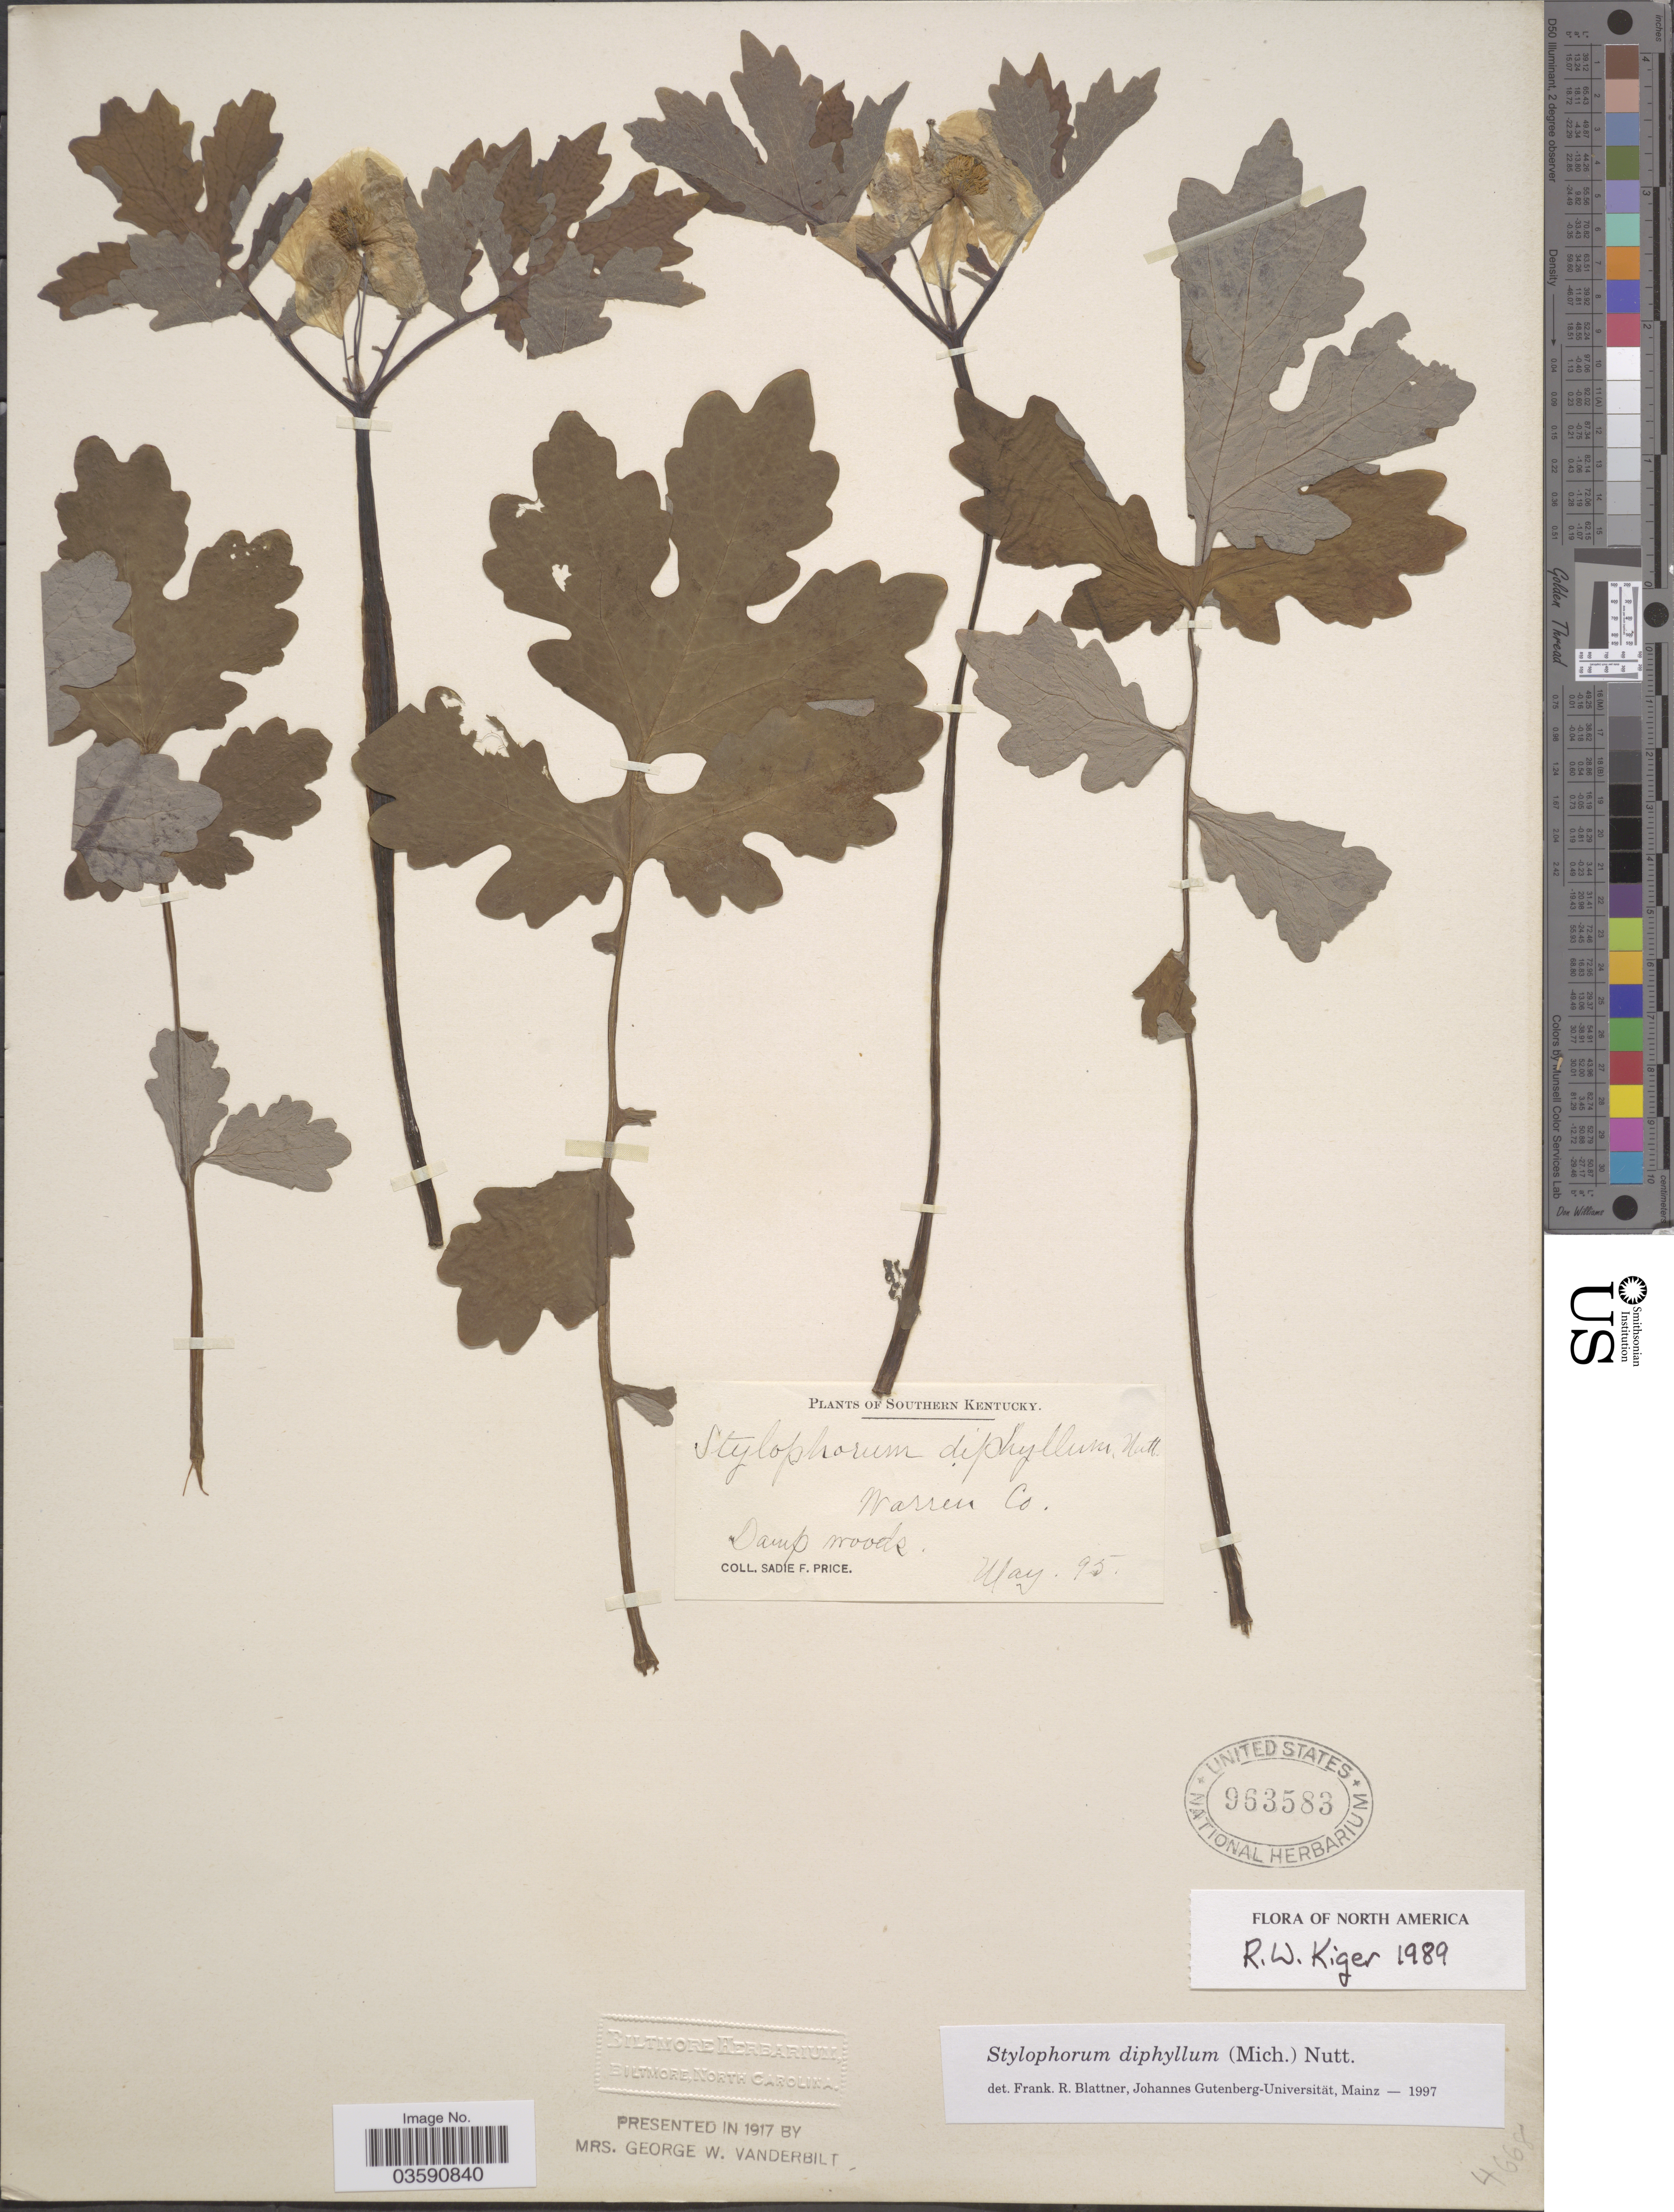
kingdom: Plantae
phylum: Tracheophyta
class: Magnoliopsida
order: Ranunculales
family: Papaveraceae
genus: Stylophorum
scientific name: Stylophorum diphyllum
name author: (Michx.) Nutt.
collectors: S. Price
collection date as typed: Transcribed d/m/y: /5/95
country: United States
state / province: Kentucky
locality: Southern Kentucky. Warren Co.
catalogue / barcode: US 963583